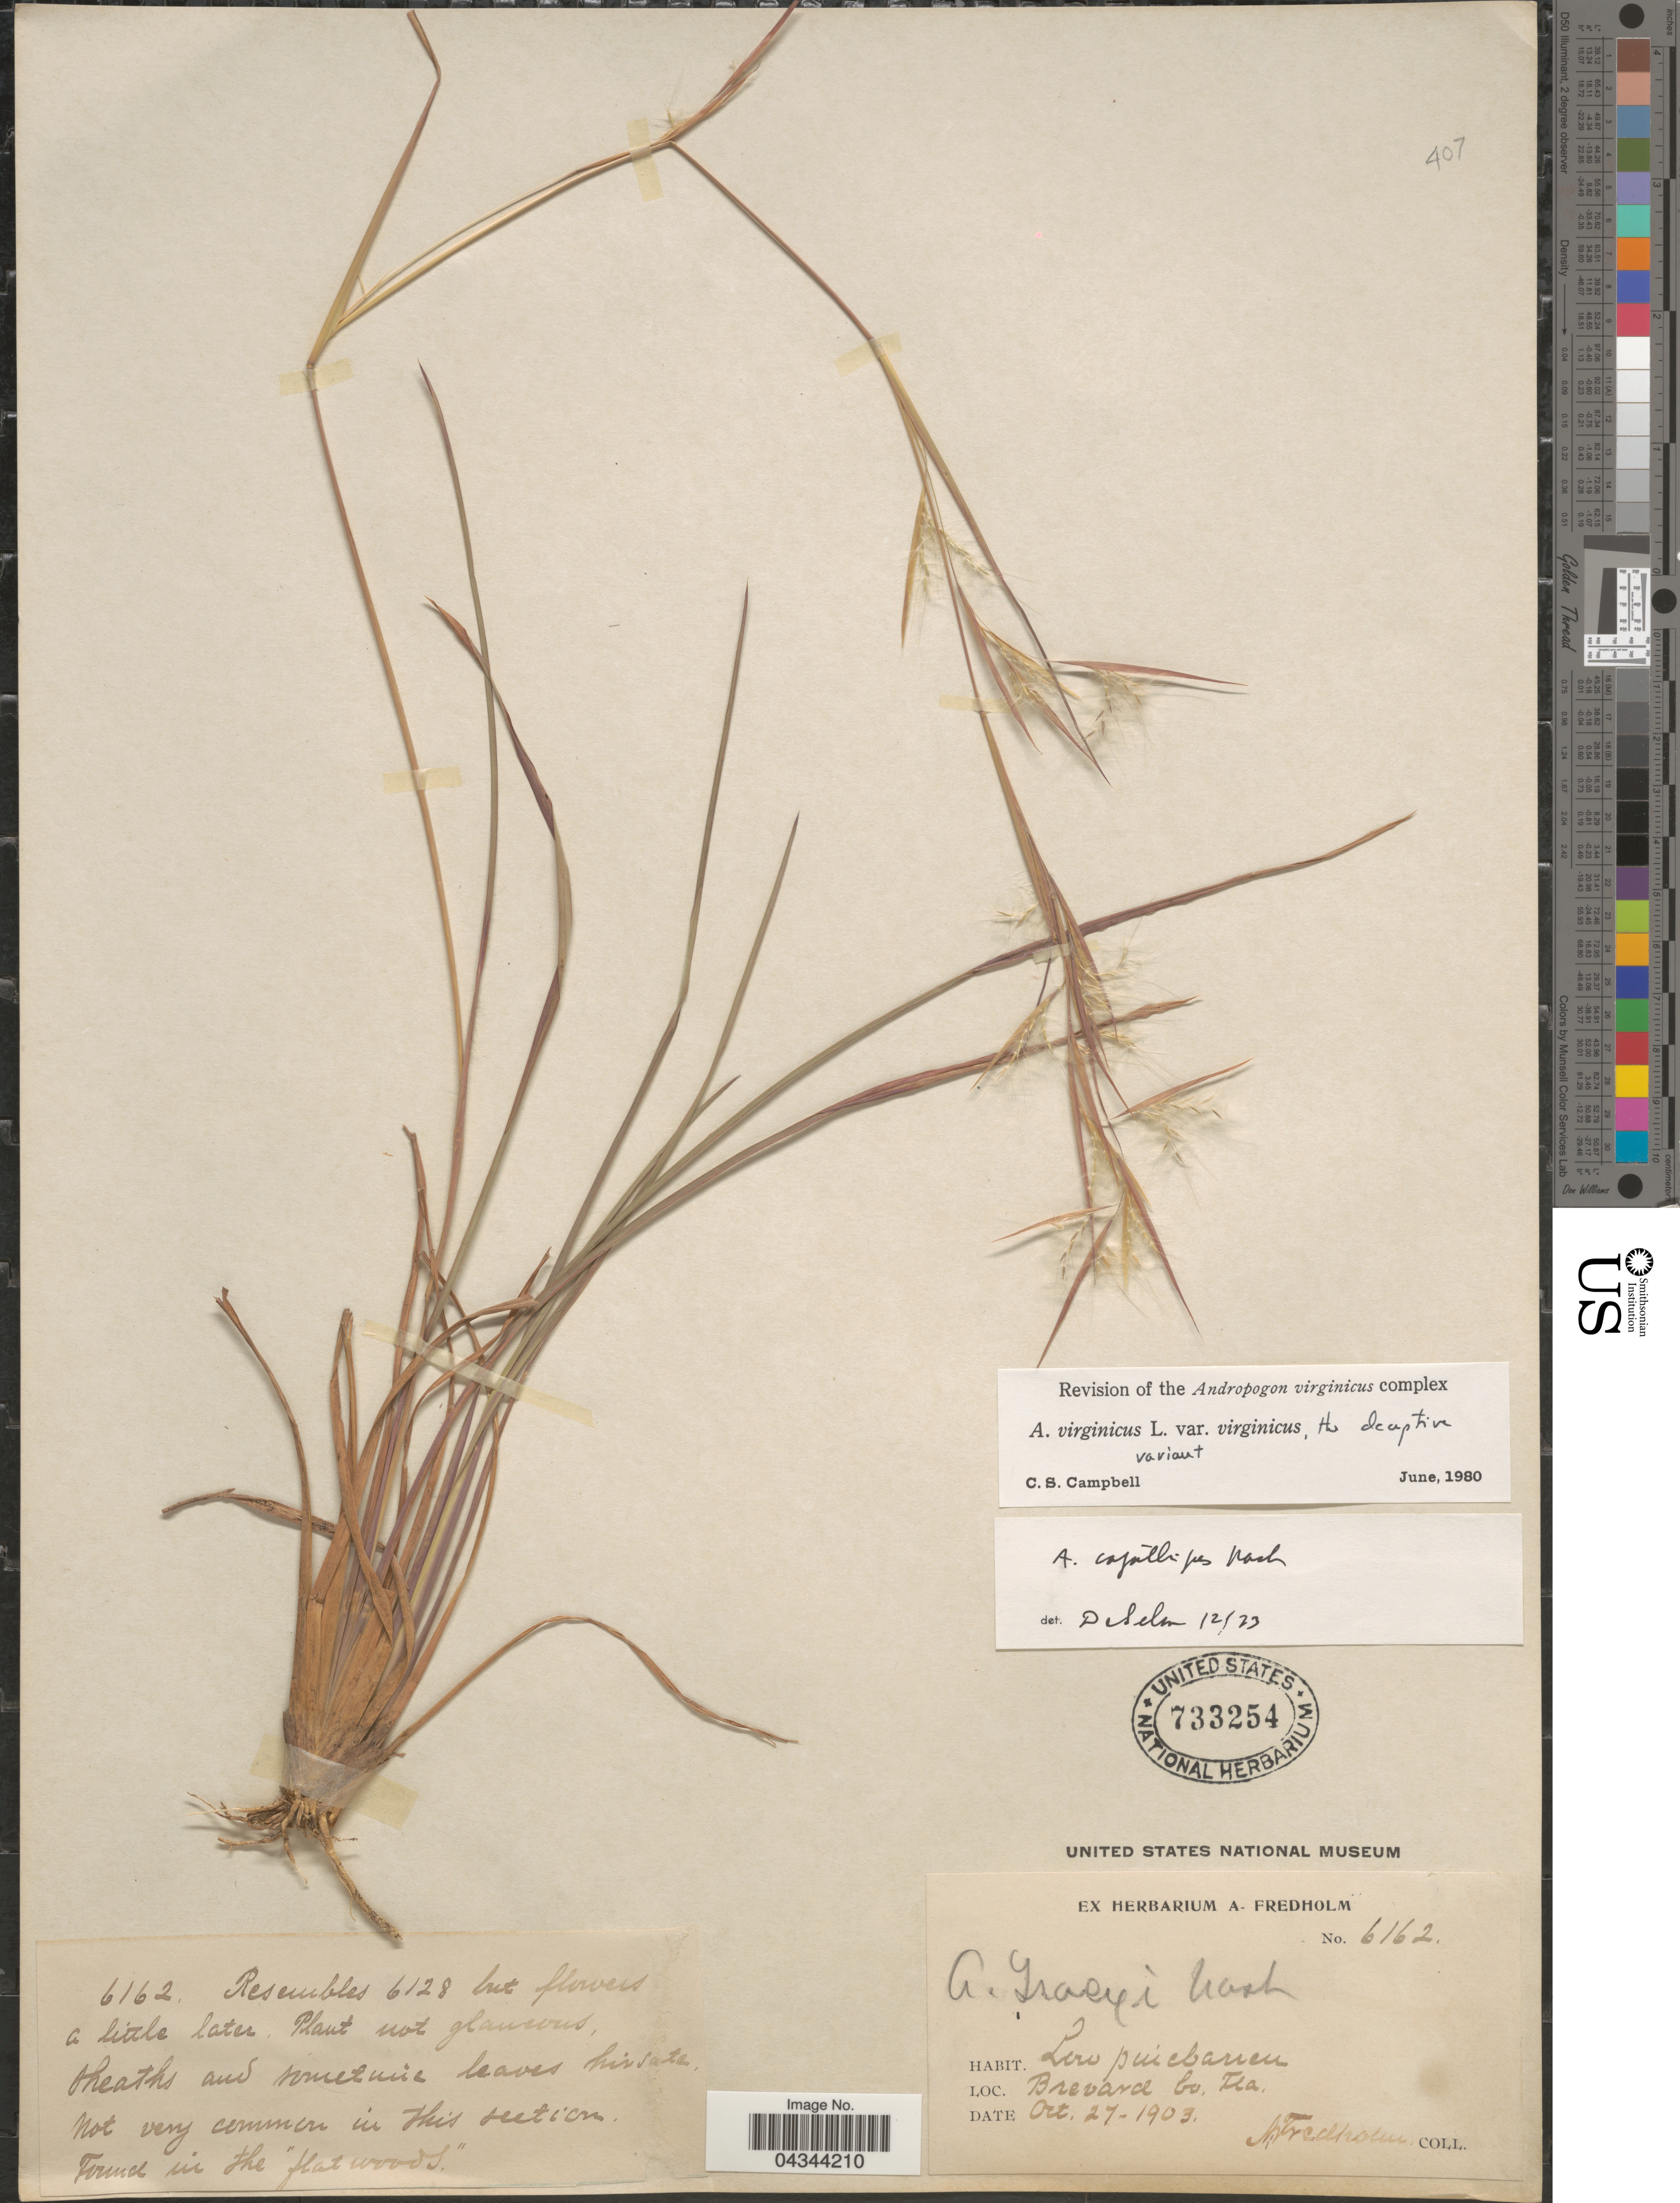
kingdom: Plantae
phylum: Tracheophyta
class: Liliopsida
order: Poales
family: Poaceae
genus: Andropogon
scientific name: Andropogon virginicus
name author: L.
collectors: A. Fredholm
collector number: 6162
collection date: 1903-10-27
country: United States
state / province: Florida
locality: Brevard Co.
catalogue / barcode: US 733254